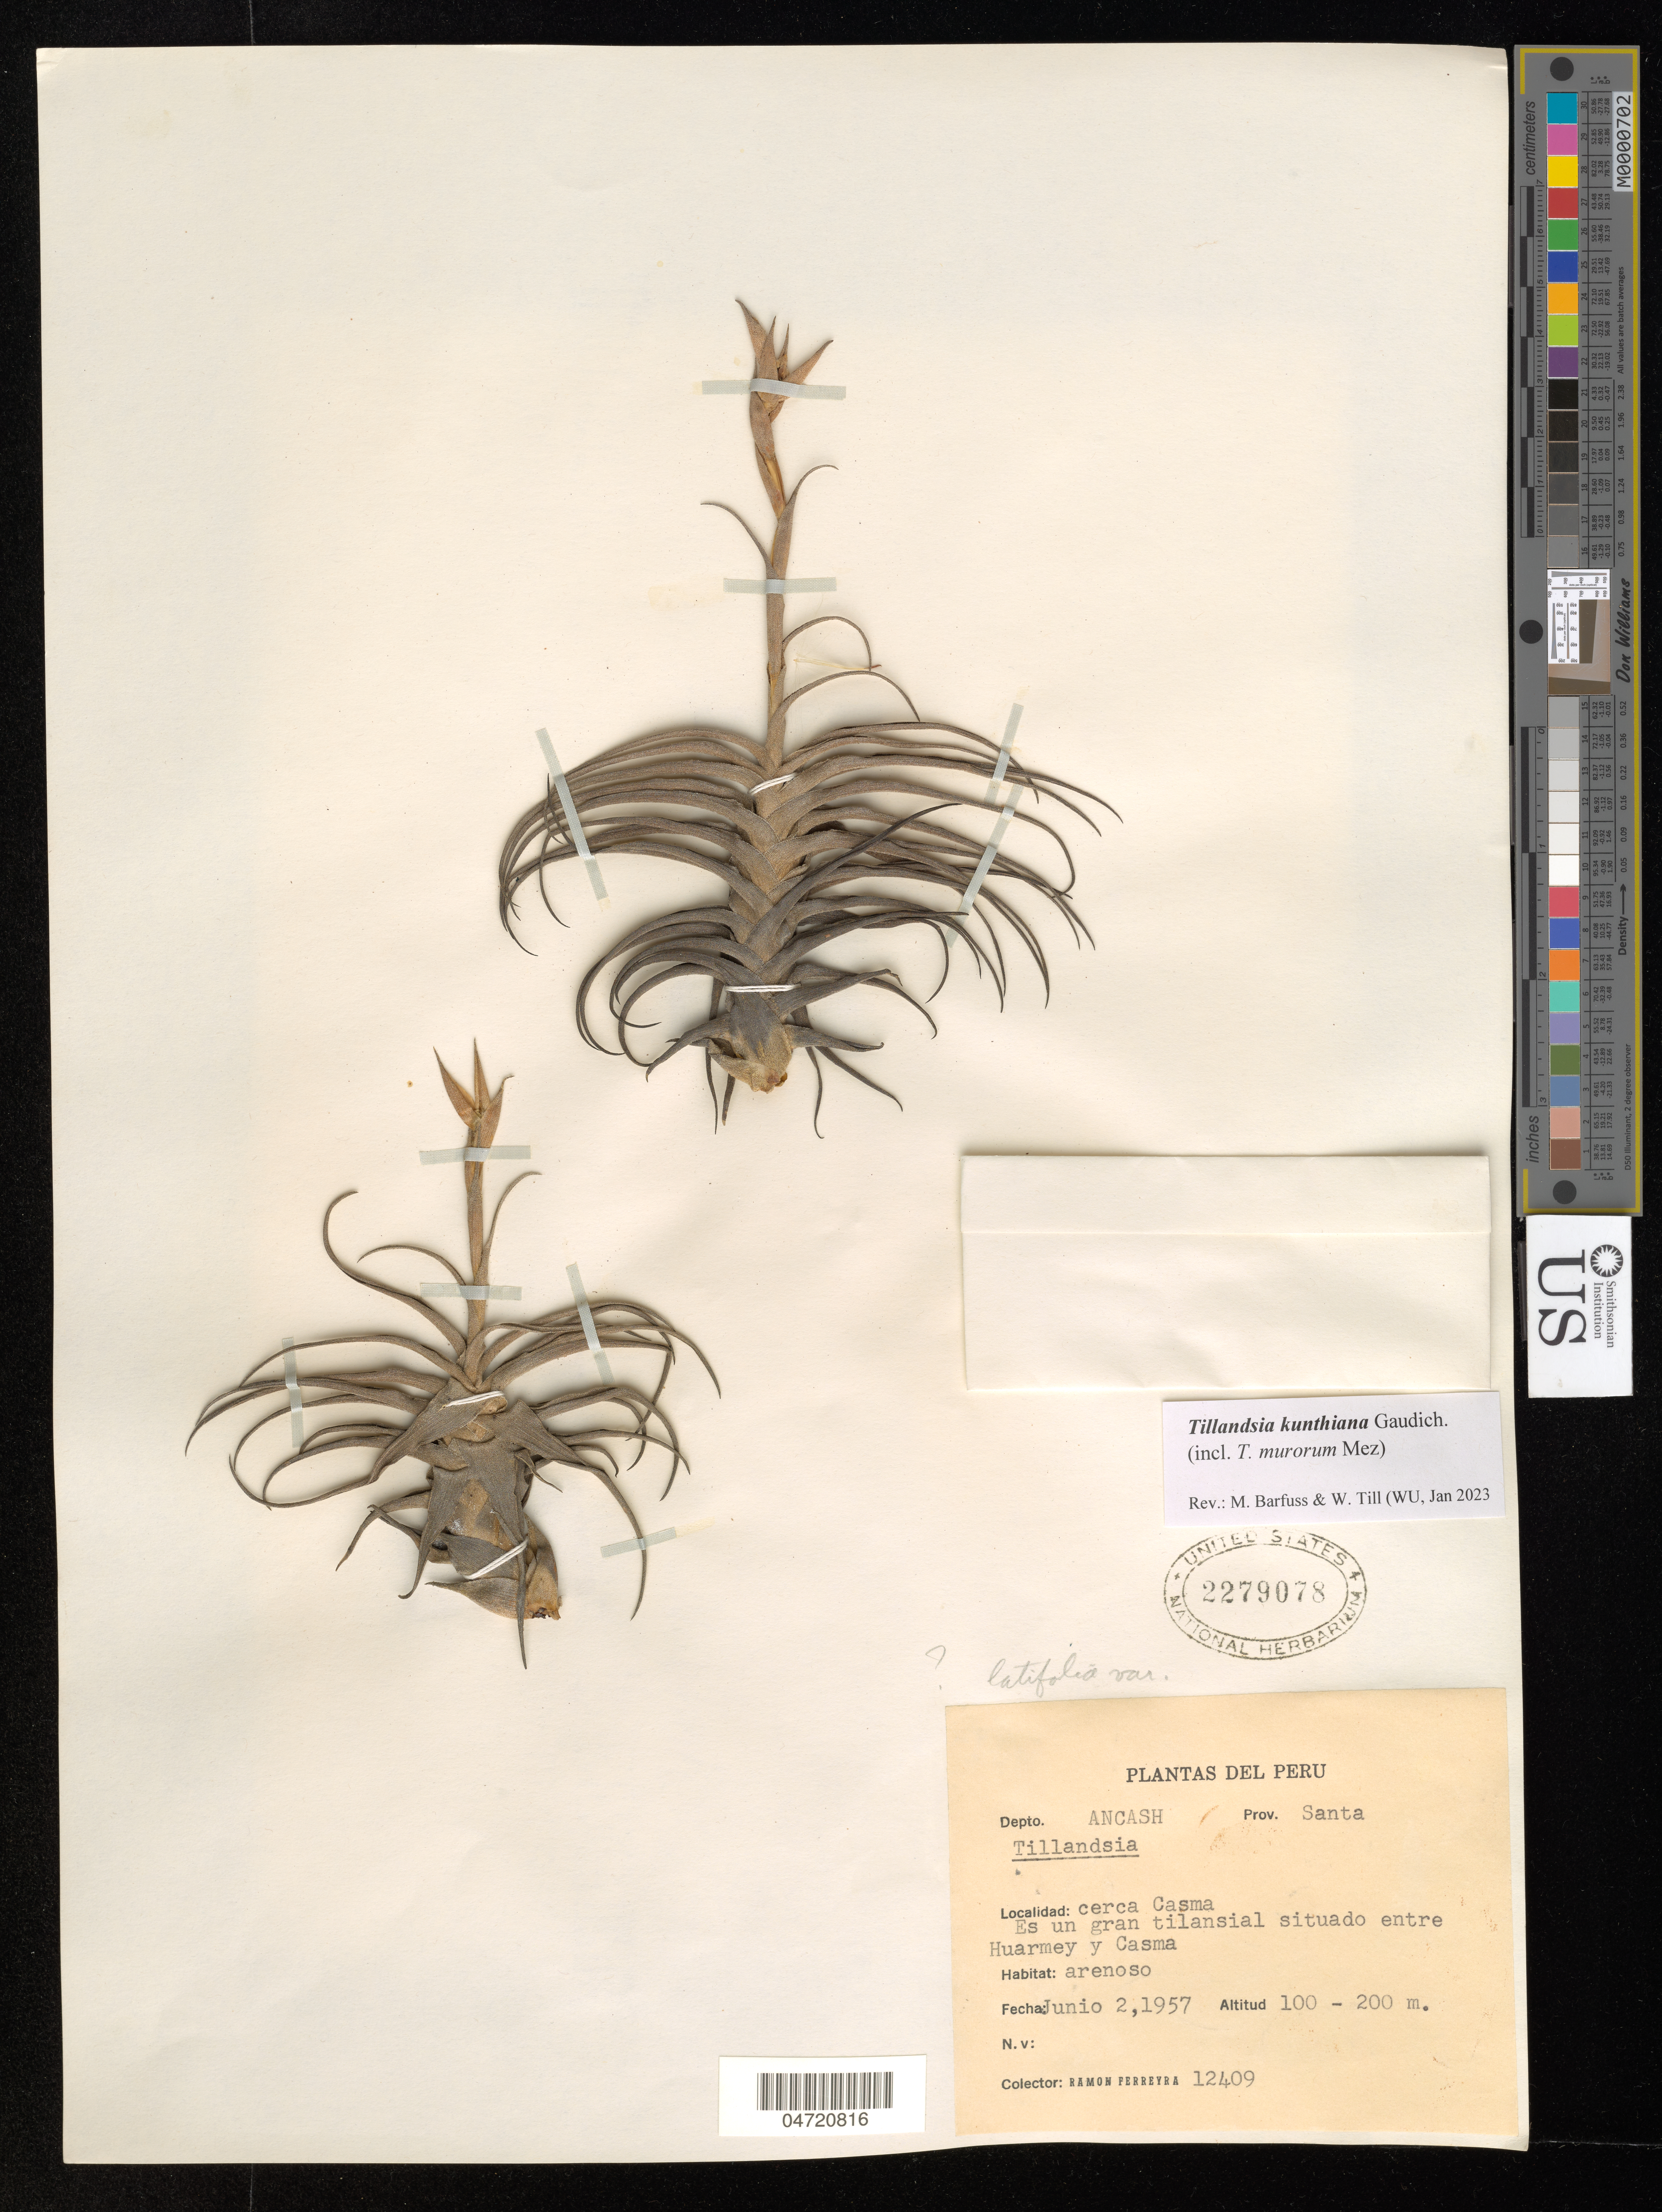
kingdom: Plantae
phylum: Tracheophyta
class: Liliopsida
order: Poales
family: Bromeliaceae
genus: Tillandsia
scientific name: Tillandsia kunthiana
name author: Gaudich.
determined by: Barfuss, Michael H.; Till, W.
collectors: R. A. Ferreyra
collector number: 12409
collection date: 1957-06-01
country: Peru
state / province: Lambayeque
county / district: Chiclayo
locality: Entre Chiclayo y Pacasmayo.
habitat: Arenoso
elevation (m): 50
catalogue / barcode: US 2279078